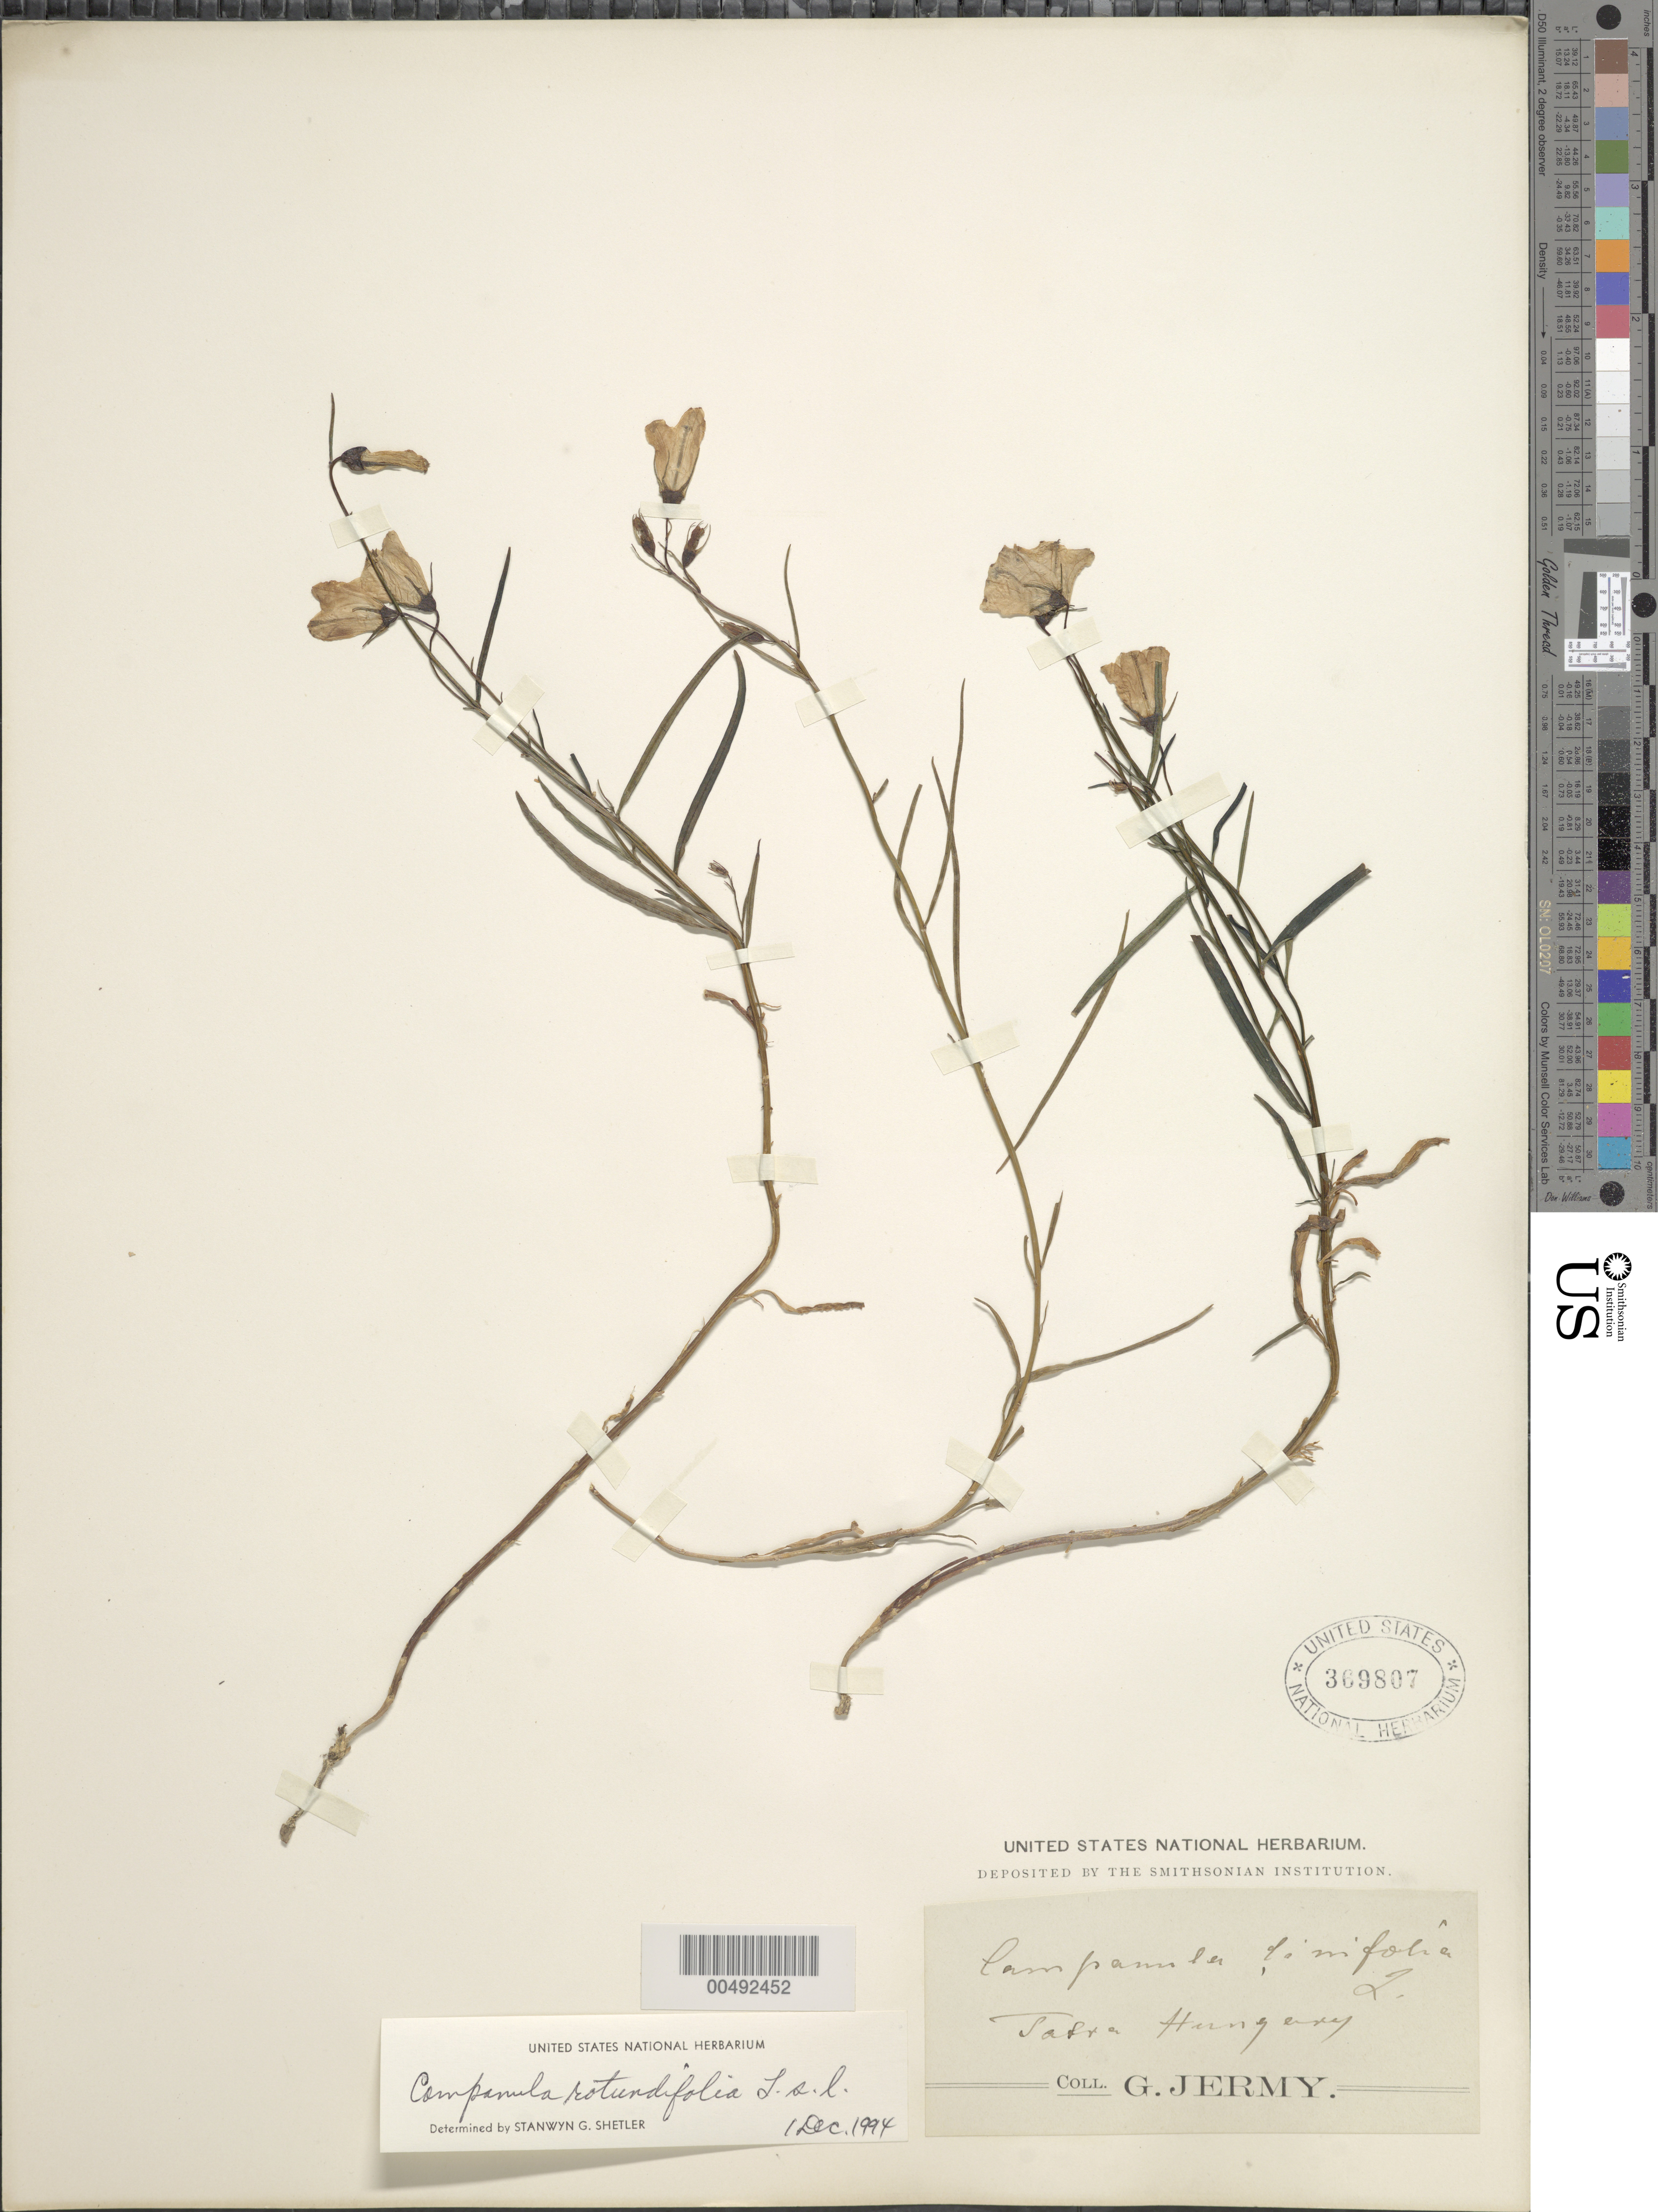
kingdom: Plantae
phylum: Tracheophyta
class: Magnoliopsida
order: Asterales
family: Campanulaceae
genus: Campanula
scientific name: Campanula rotundifolia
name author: L.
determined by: Shetler, Stanwyn G., (US), NMNH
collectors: G. Jermy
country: Hungary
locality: Tatra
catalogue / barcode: US 369807